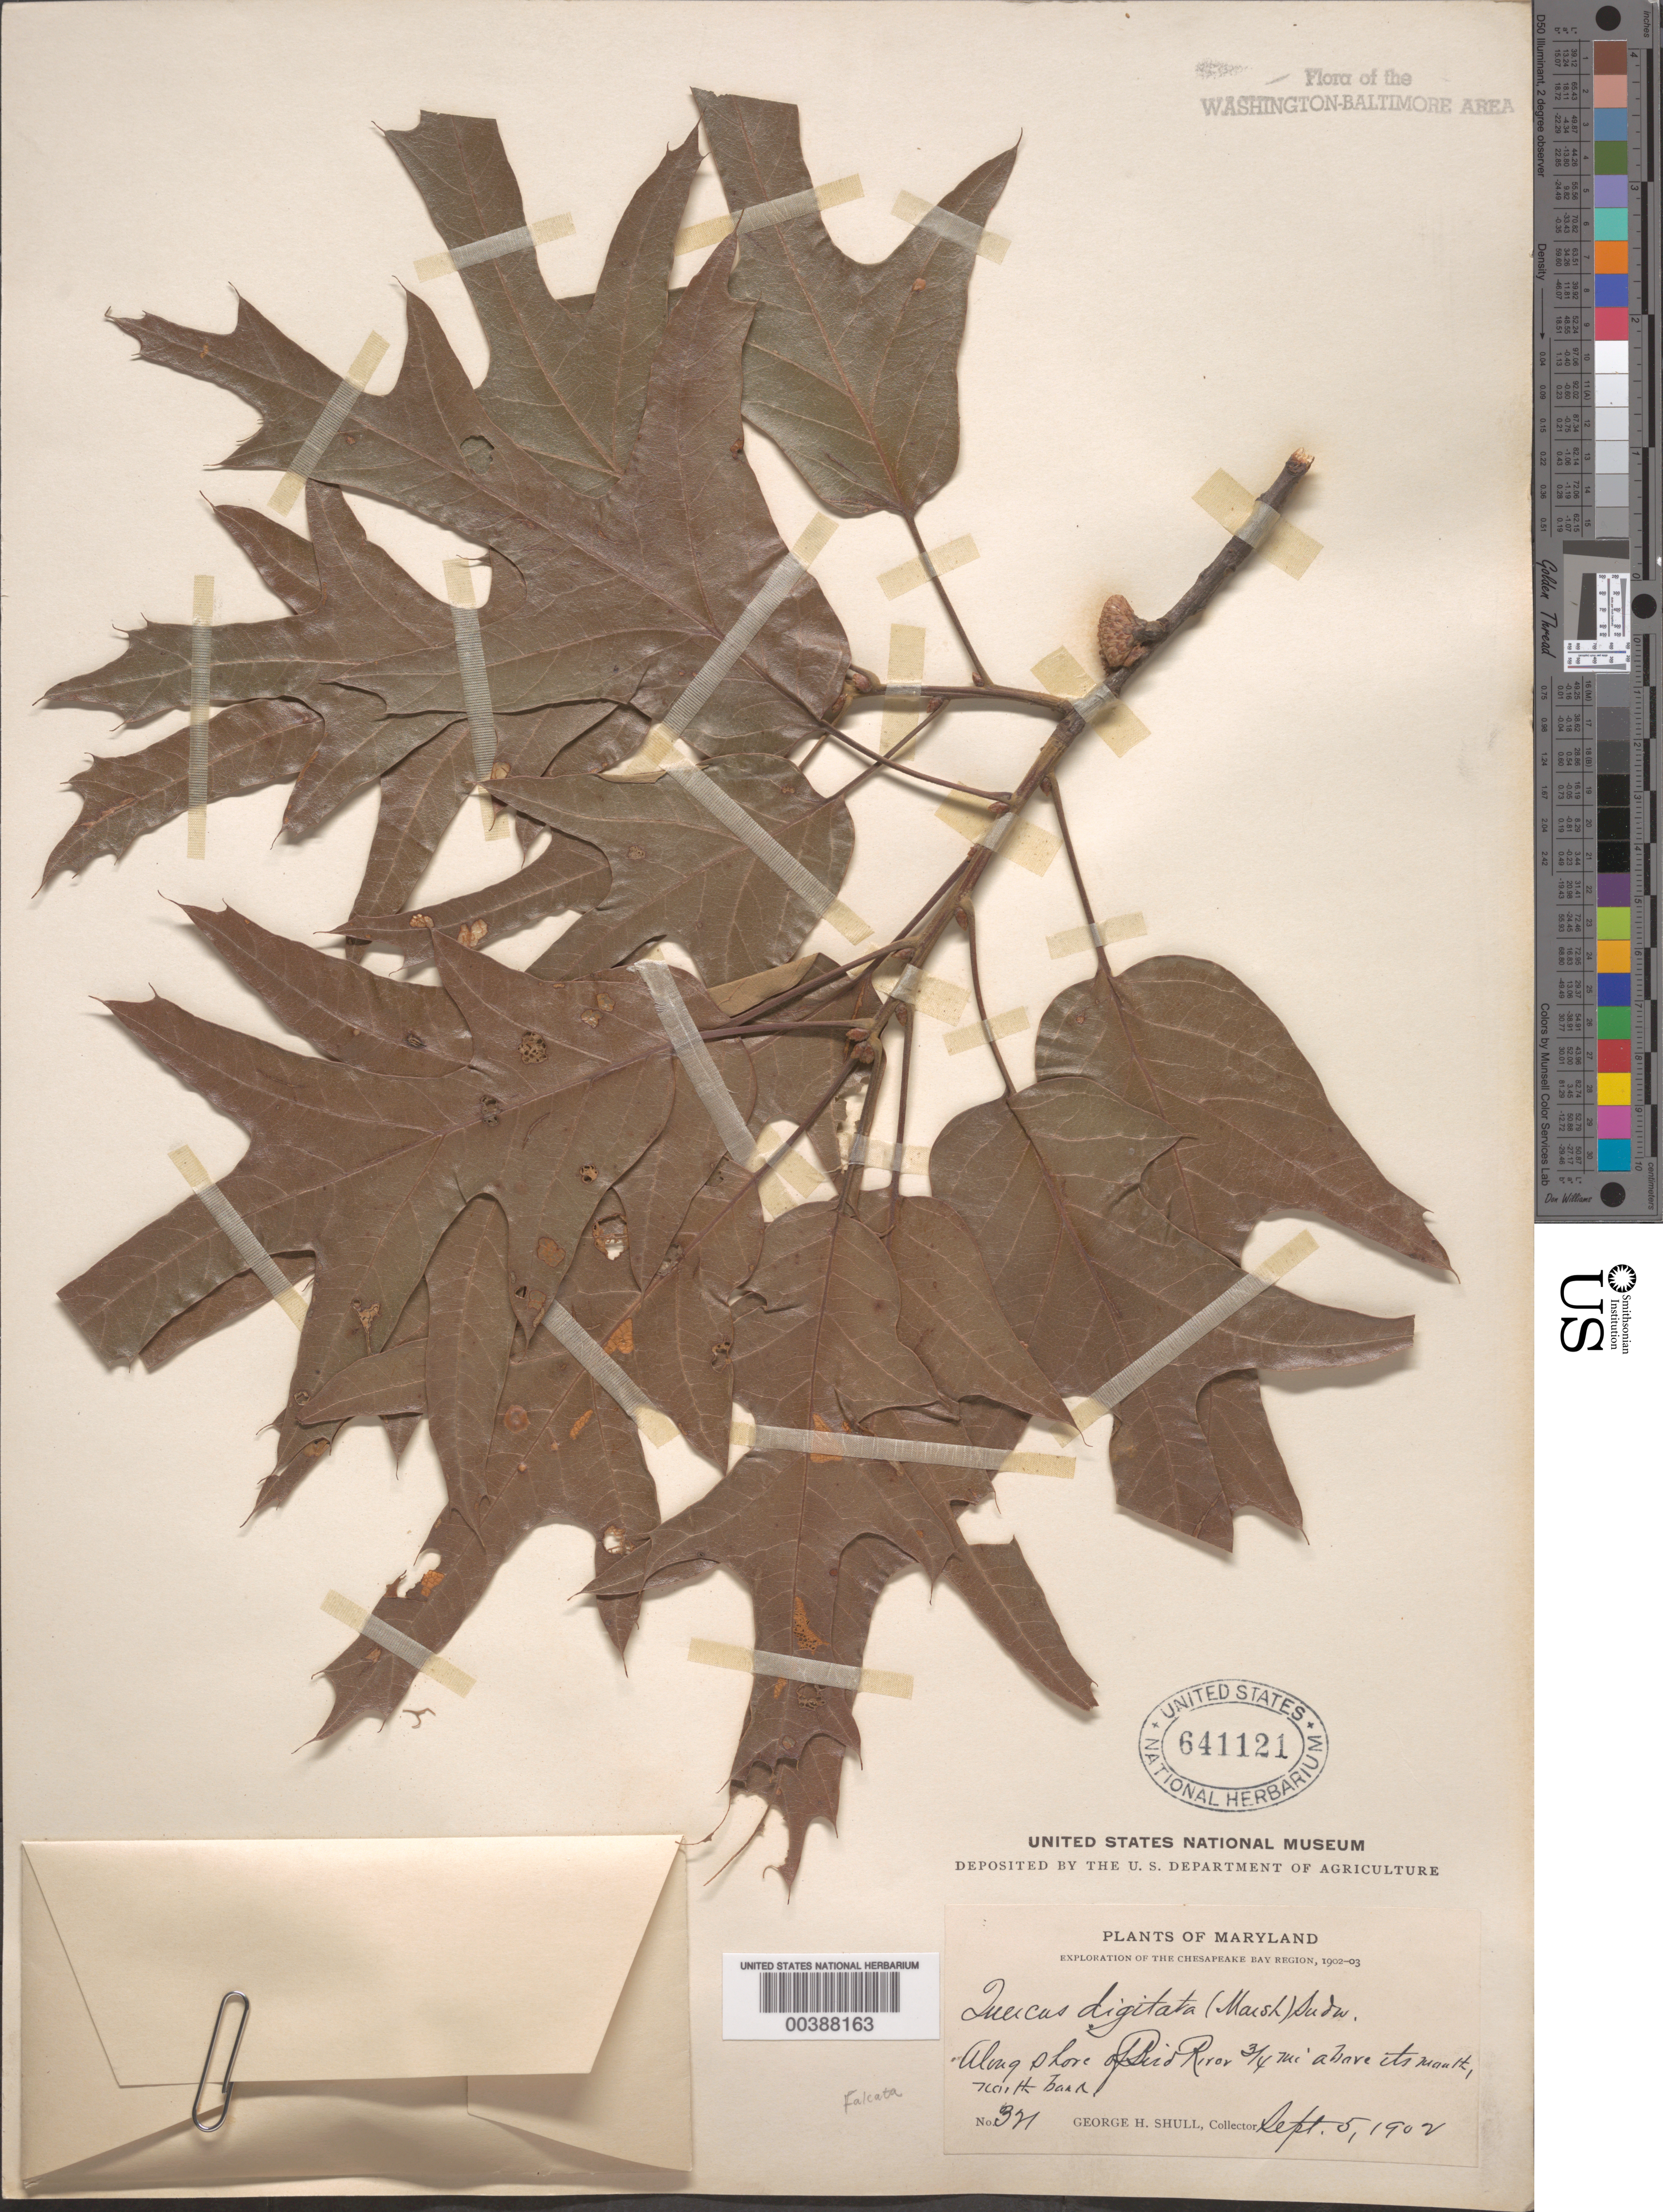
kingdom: Plantae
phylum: Tracheophyta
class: Magnoliopsida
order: Fagales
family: Fagaceae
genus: Quercus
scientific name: Quercus falcata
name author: Michx.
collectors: G. H. Shull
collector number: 321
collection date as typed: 05 Sep 1902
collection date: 1902-09-05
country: United States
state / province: Maryland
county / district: Baltimore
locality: Bird River, mouth vicinity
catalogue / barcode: US 641121